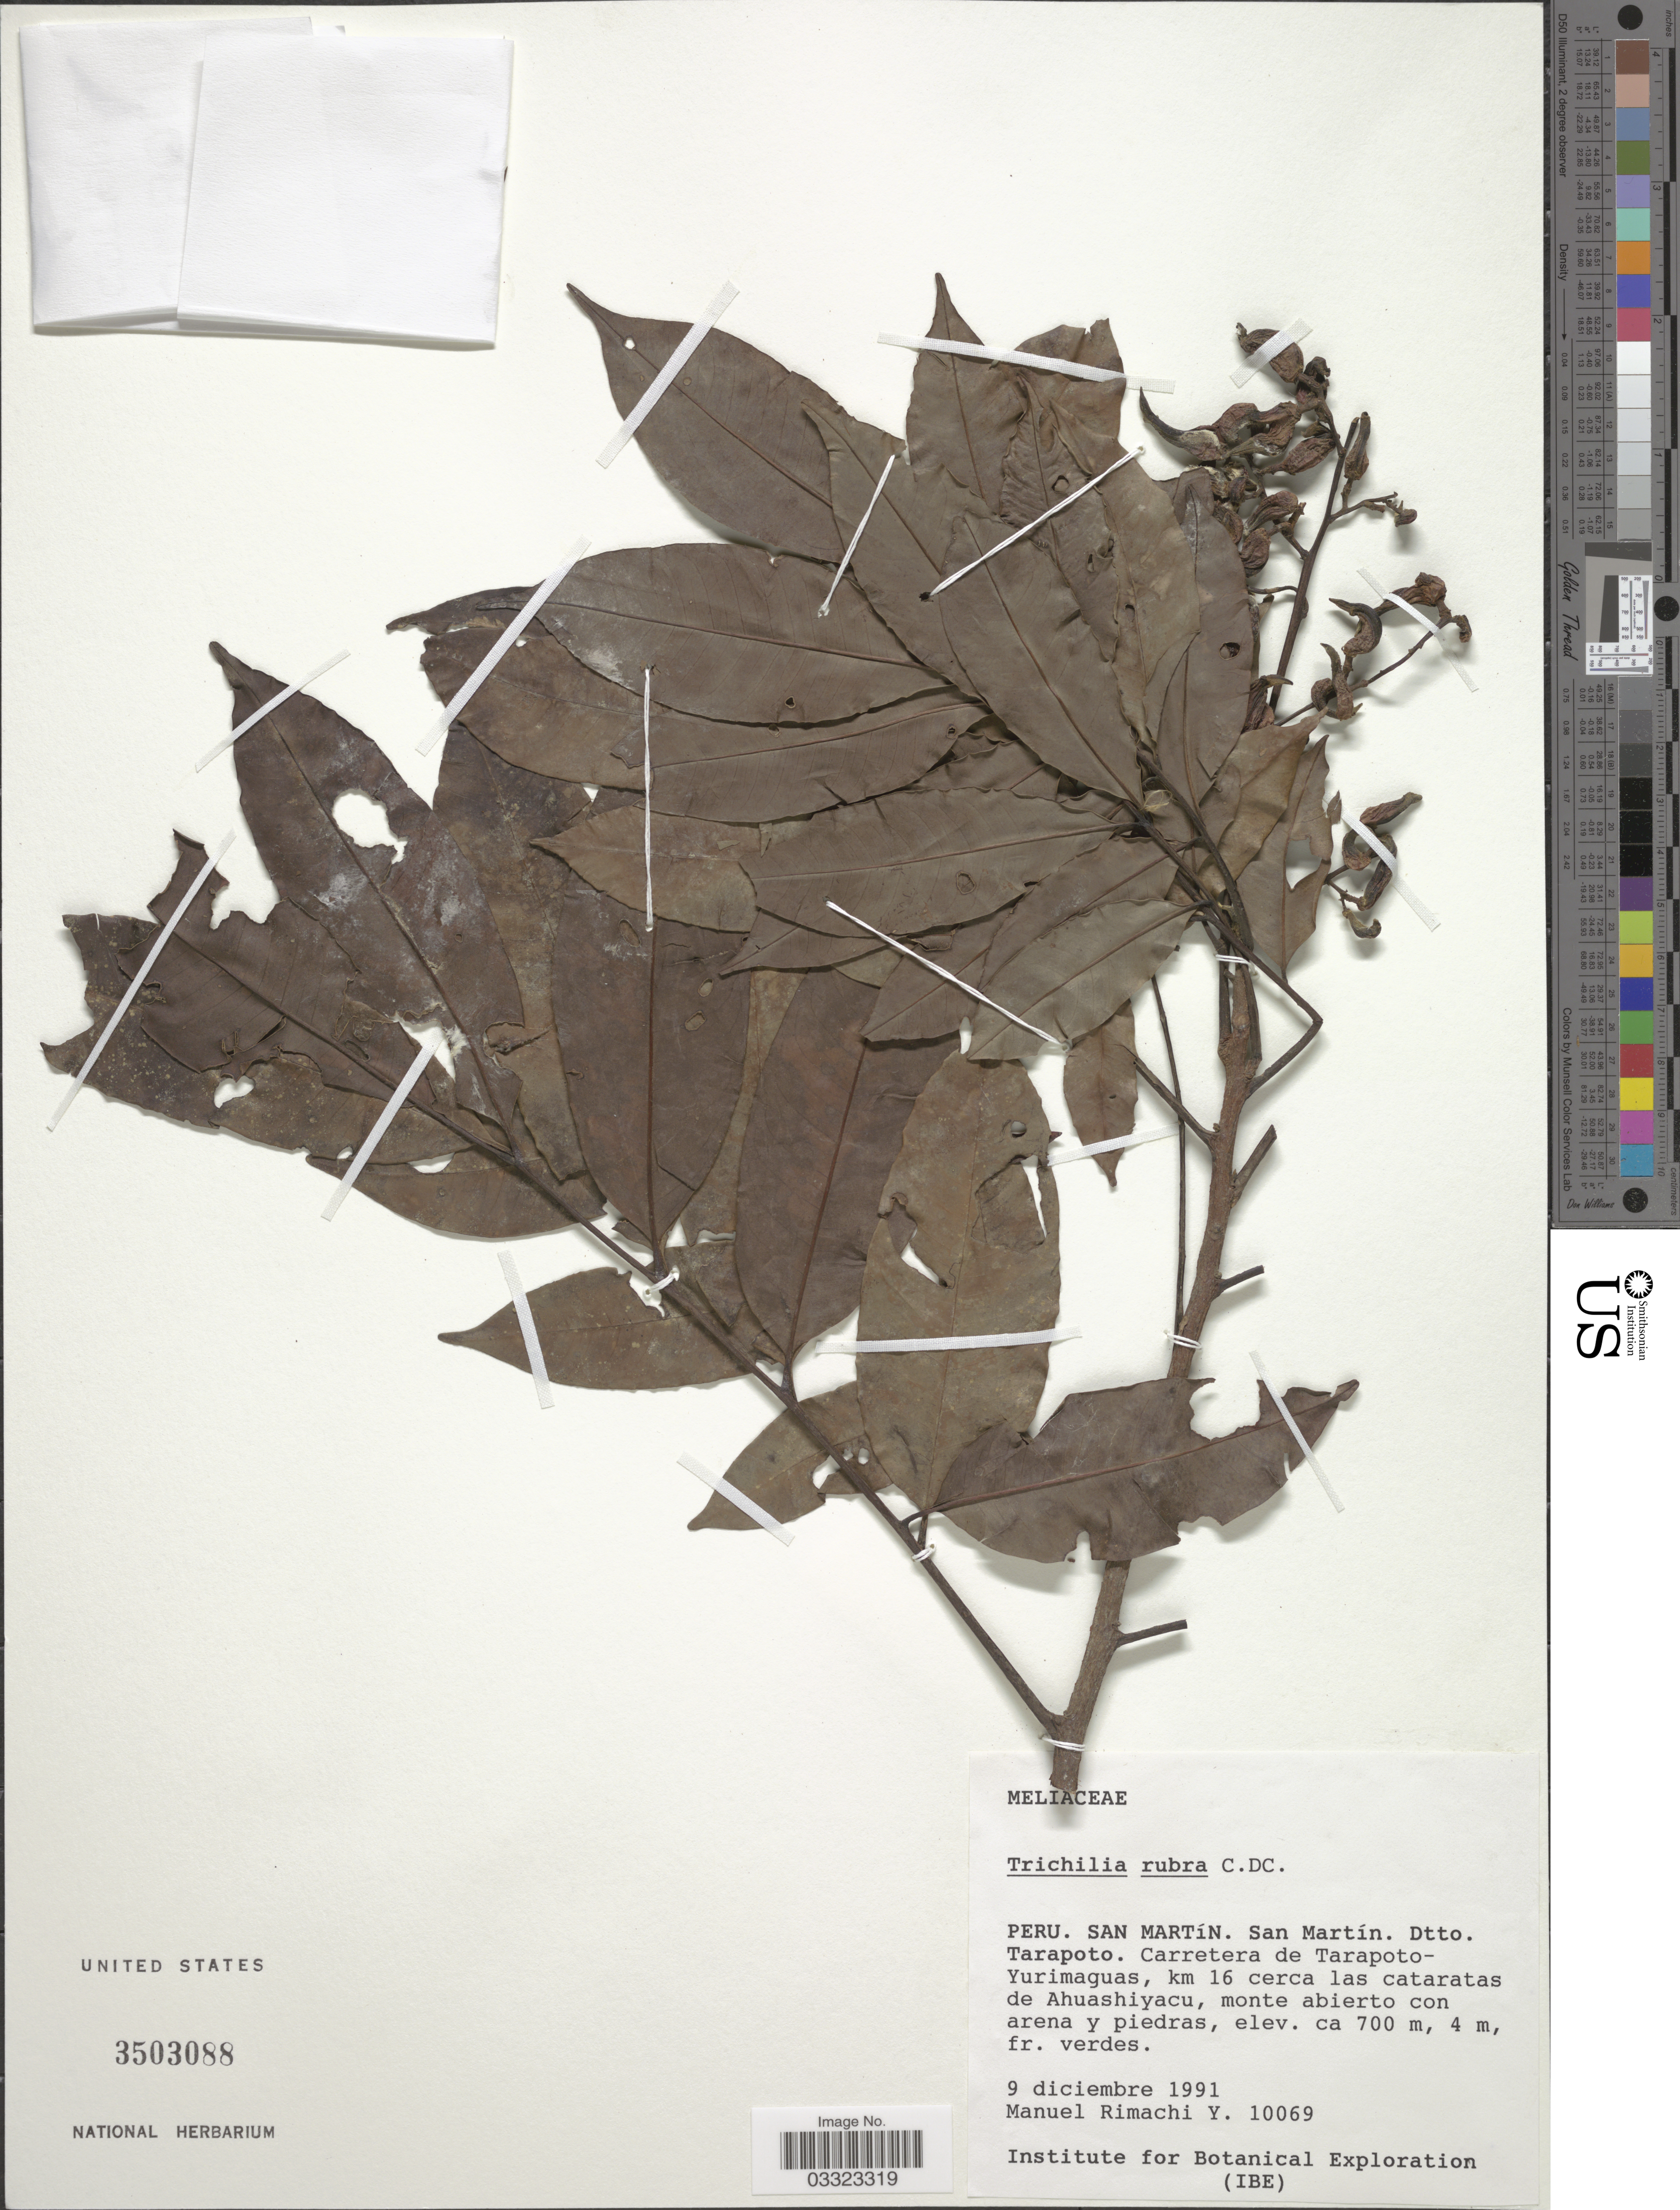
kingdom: Plantae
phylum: Tracheophyta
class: Magnoliopsida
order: Sapindales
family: Meliaceae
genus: Trichilia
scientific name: Trichilia rubra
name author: C. DC.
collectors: M. Rimachi Y.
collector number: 10069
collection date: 1991-12-09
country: Peru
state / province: San Martín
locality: San Martín. Dtto. Tarapoto. Carretera de Tarapoto-Yurimaguas, km 16 cerca las cataratas de Ahuashiyacu.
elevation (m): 700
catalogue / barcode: US 3503088